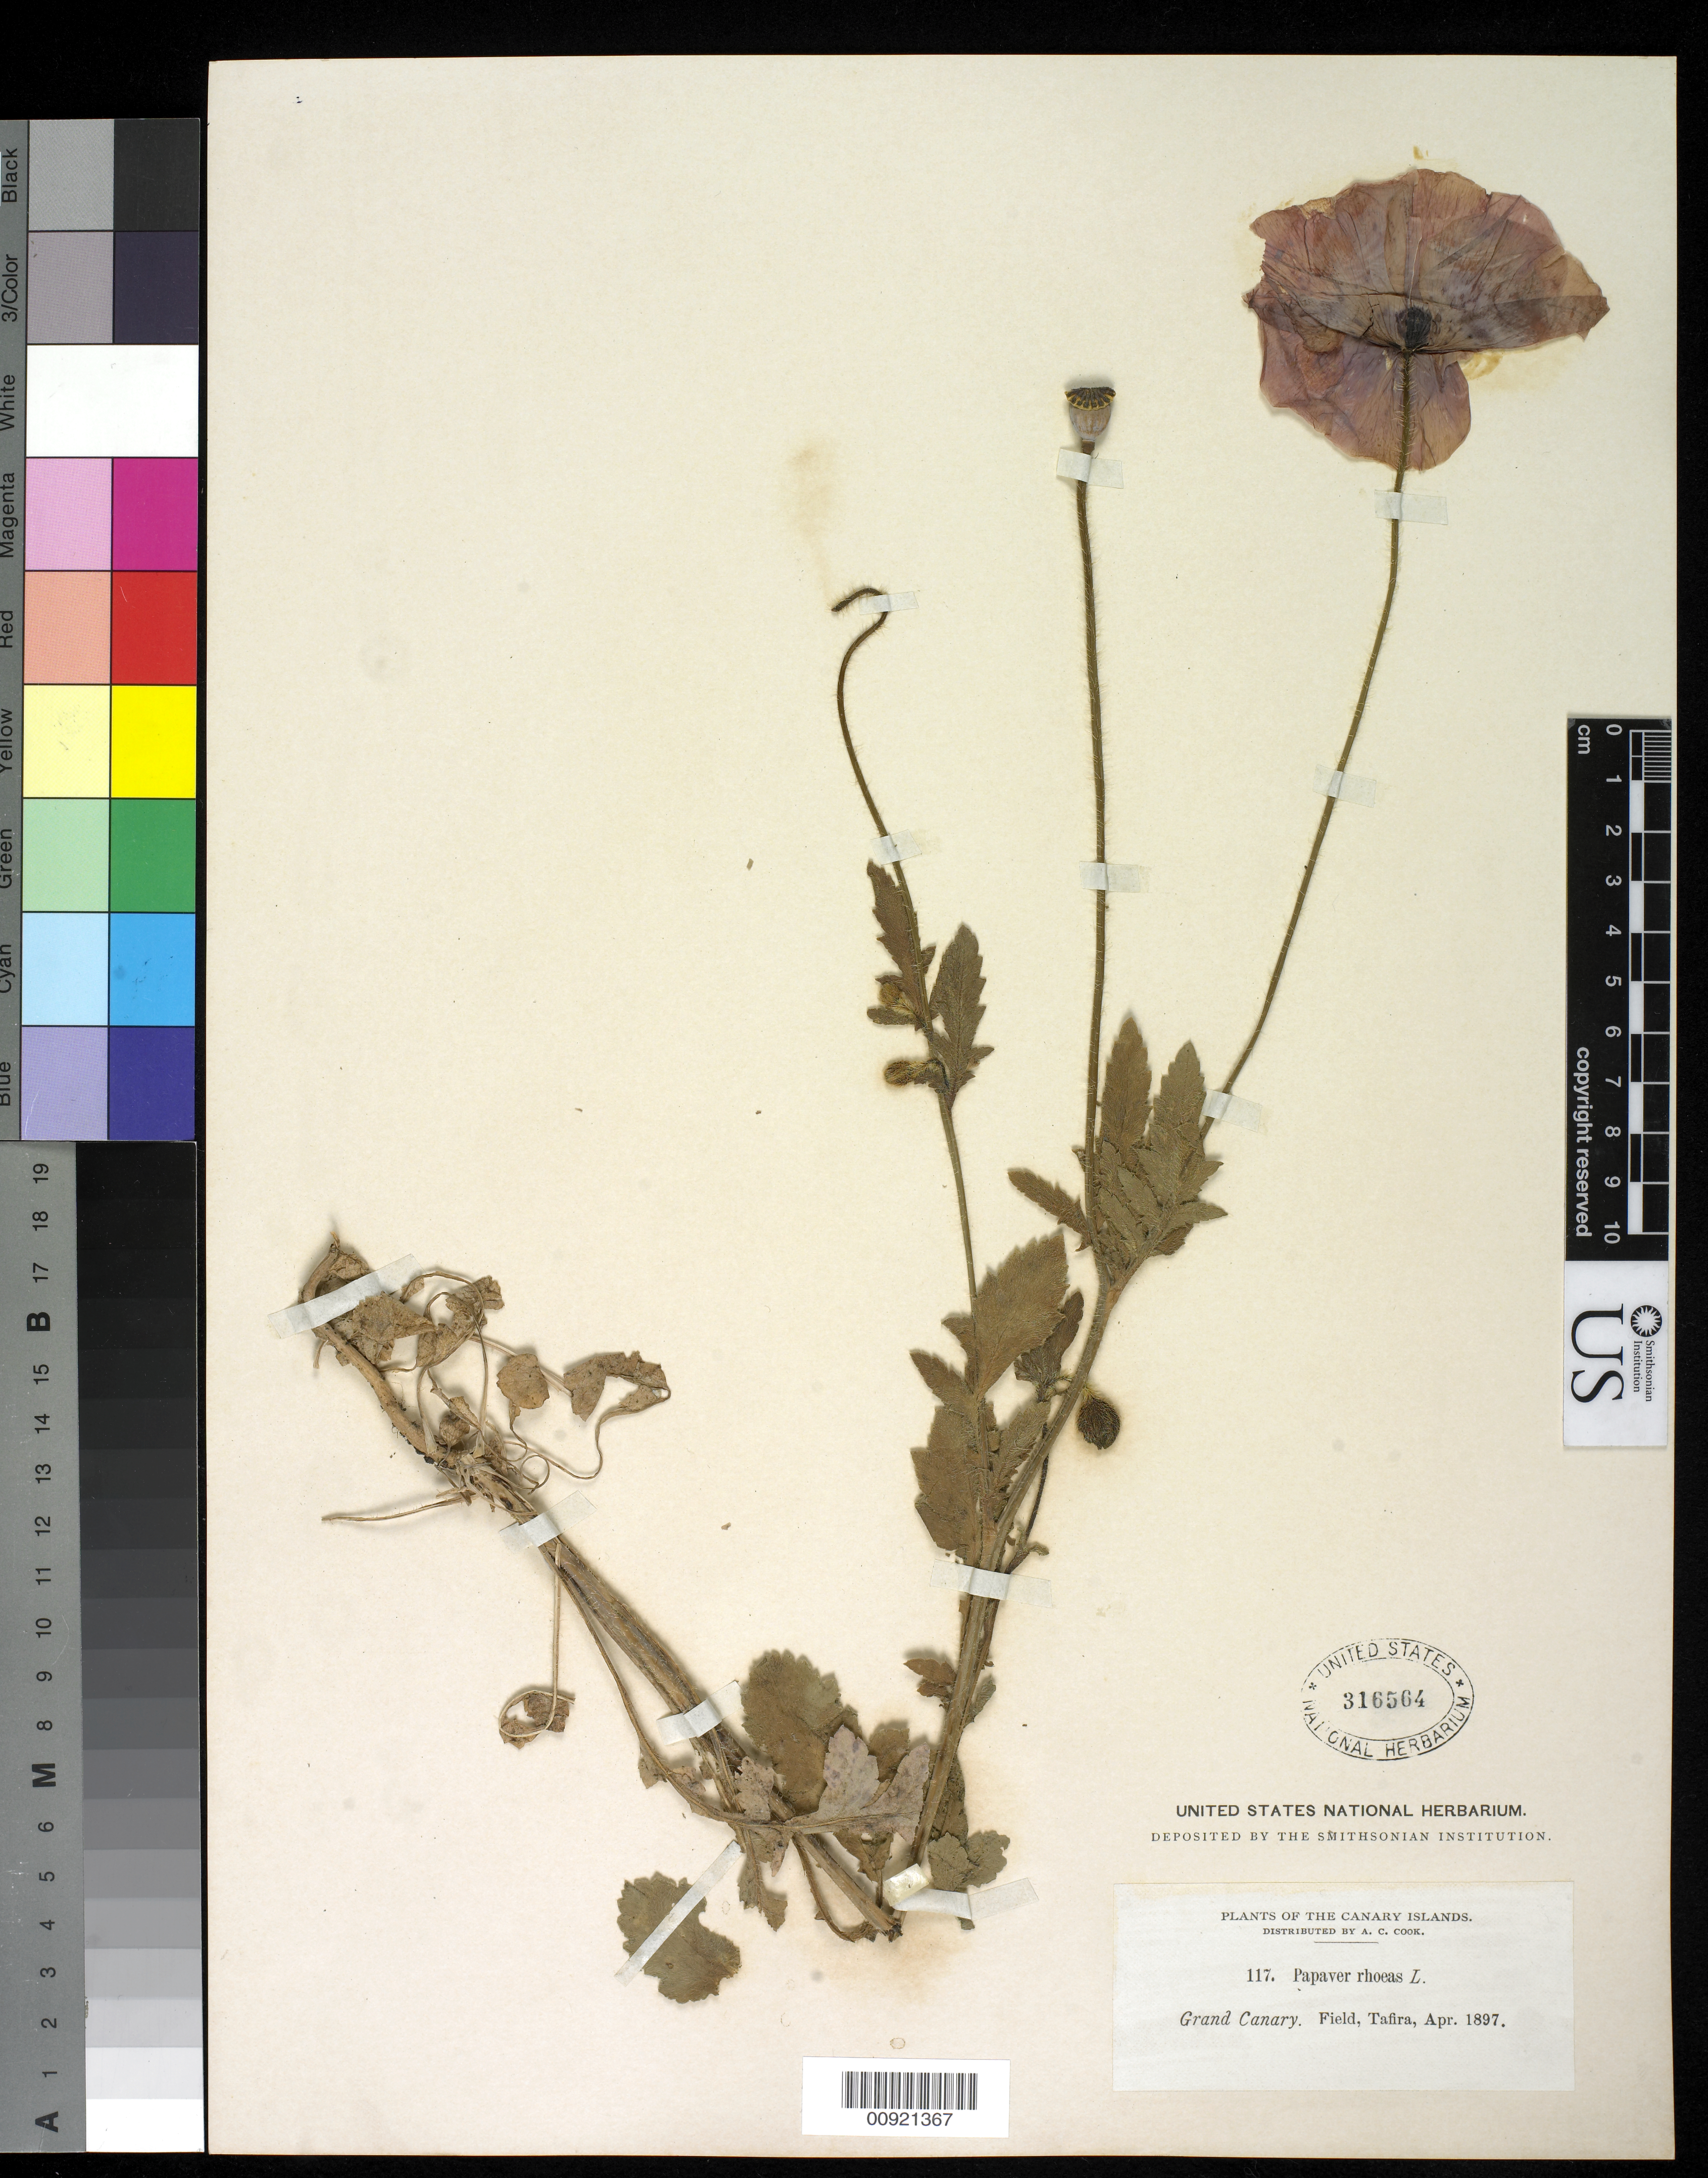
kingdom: Plantae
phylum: Tracheophyta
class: Magnoliopsida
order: Ranunculales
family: Papaveraceae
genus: Papaver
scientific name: Papaver rhoeas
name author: L.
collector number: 117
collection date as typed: Apr 1897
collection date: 1897-04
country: Spain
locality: Canary Islands: Grand Canary. Field, Tafira.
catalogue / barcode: US 316564